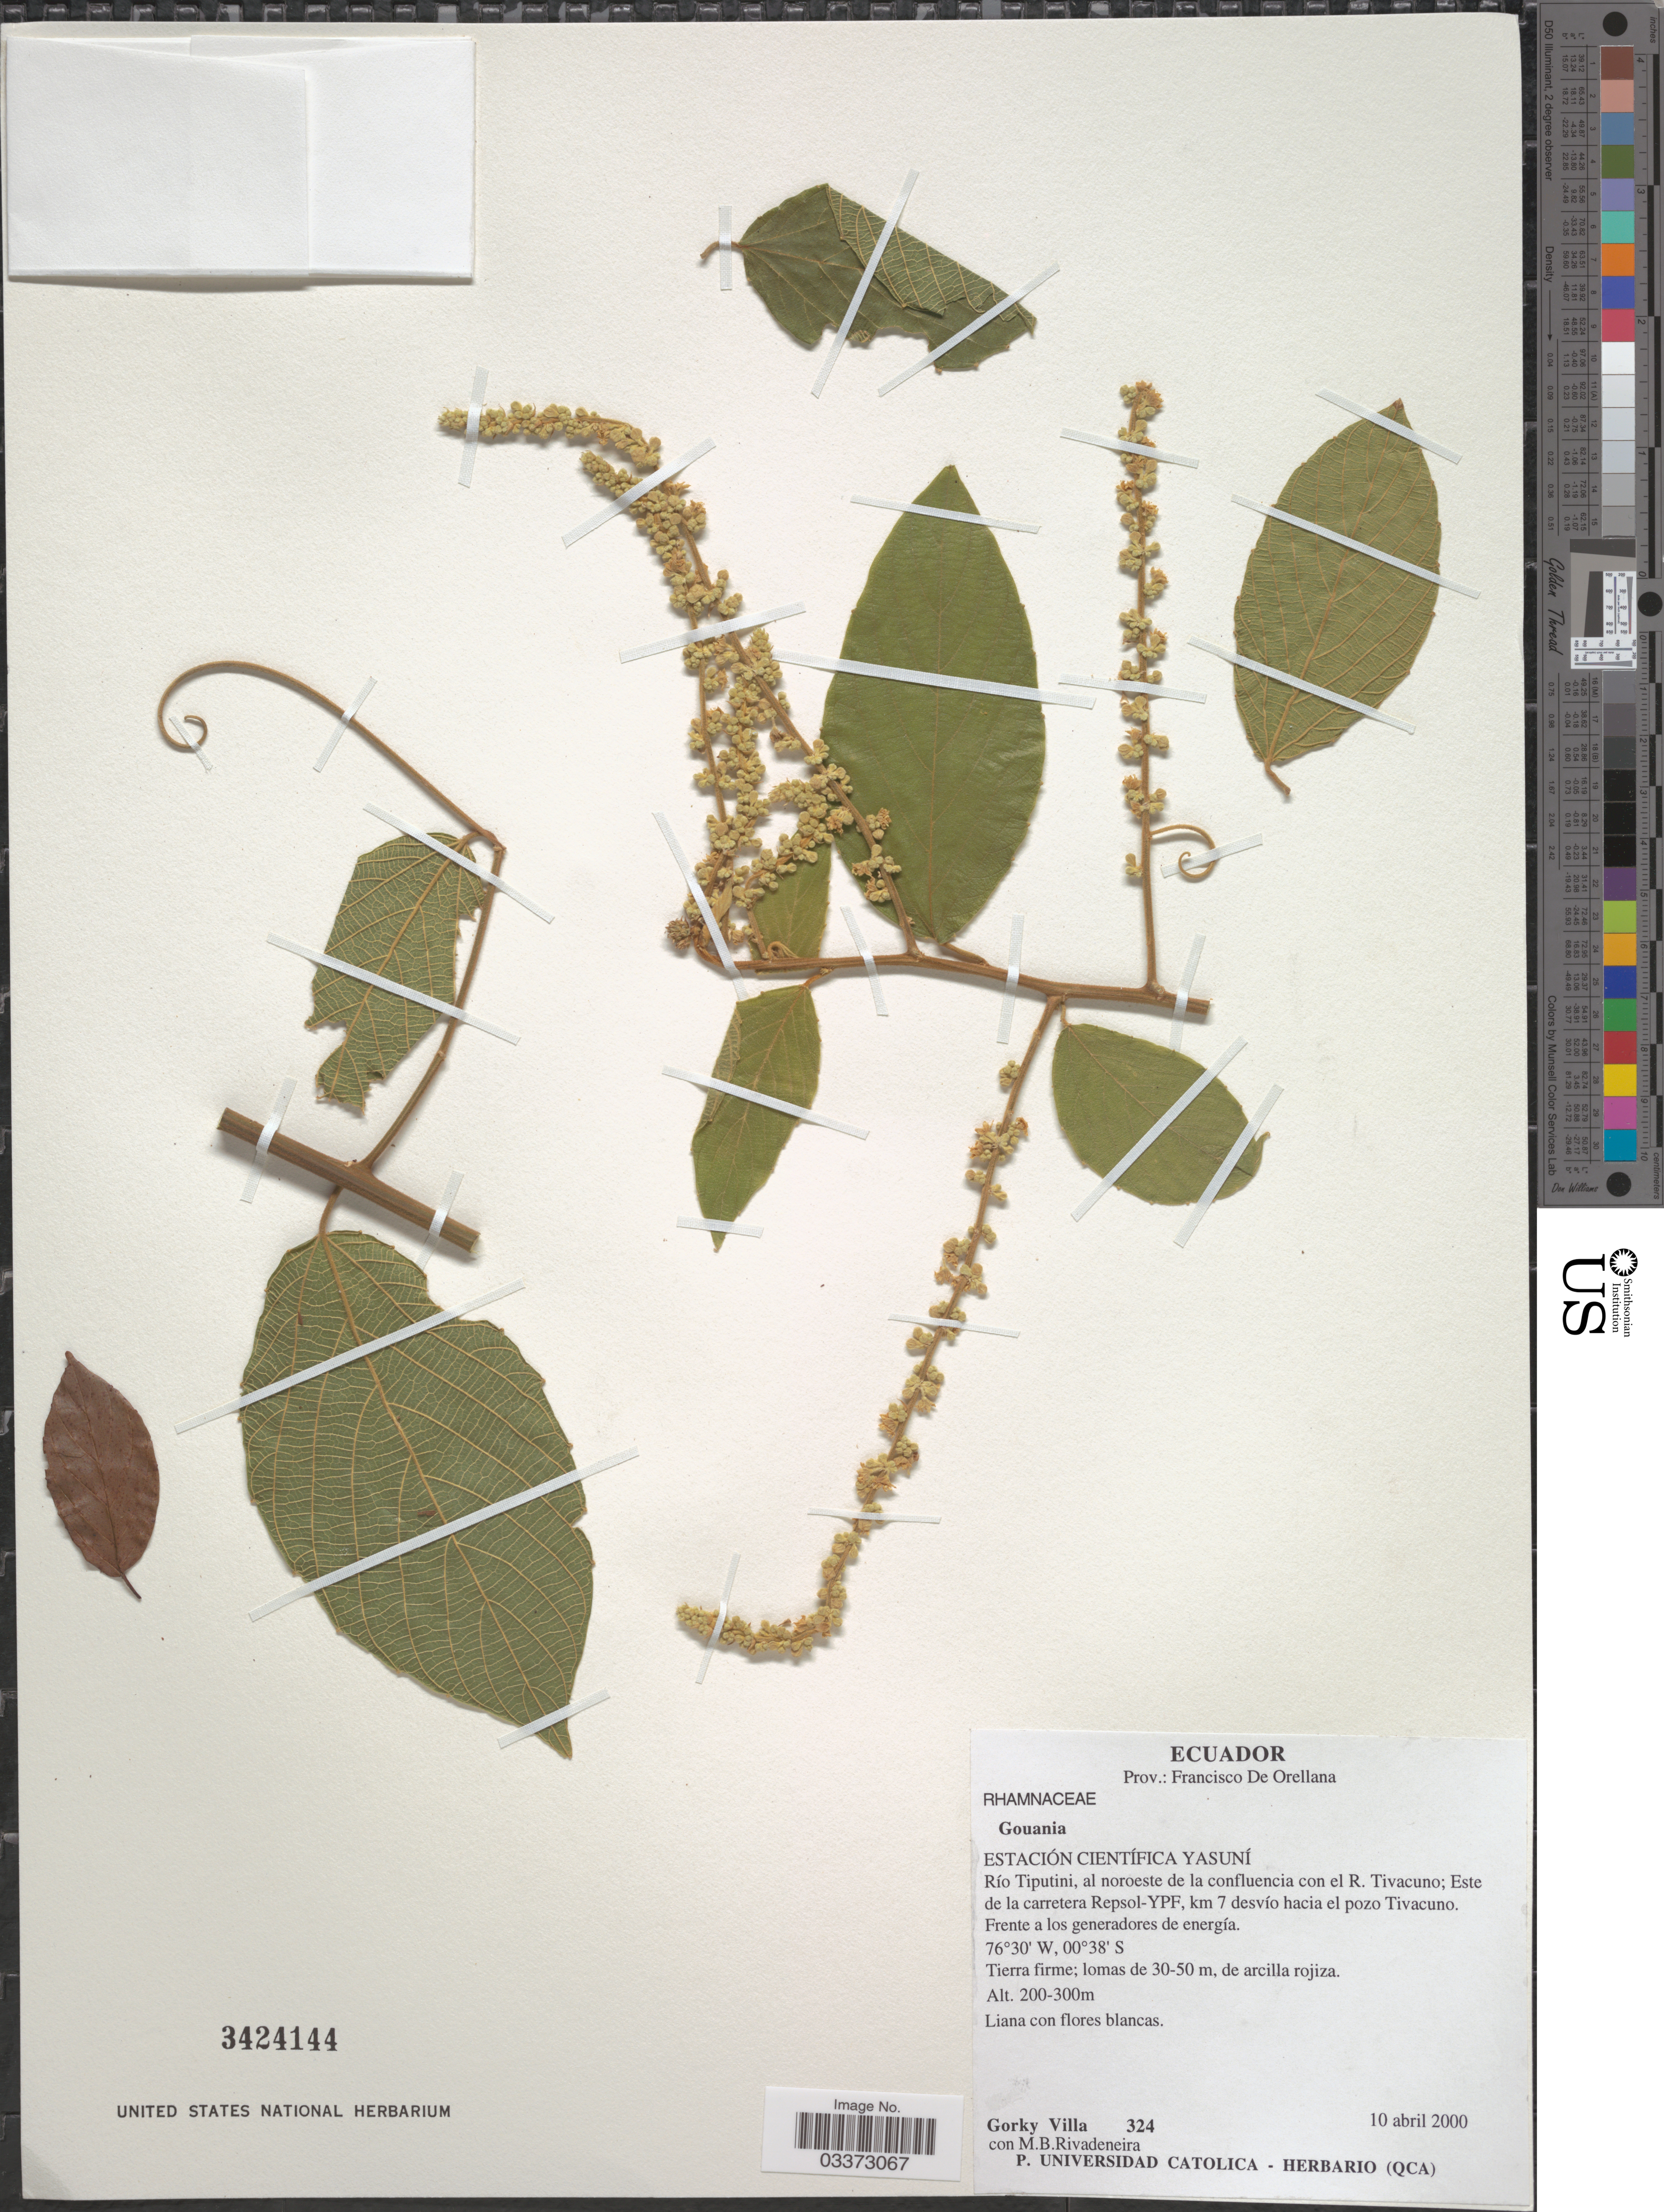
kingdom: Plantae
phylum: Tracheophyta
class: Magnoliopsida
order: Rosales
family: Rhamnaceae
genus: Gouania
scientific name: Gouania sp.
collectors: G. Villa & M. Rivadeneira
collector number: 324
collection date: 2000-04-10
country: Ecuador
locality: Prov.: Francisco de Orellana. Estación Científica Yasuní. Río Tiputini, al noroeste de la confluencia con el R. Tivacuno; Este de la carretera Repsol-YPF, km 7 desvío hacia el pozo Tivacuno.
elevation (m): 200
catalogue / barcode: US 3424144